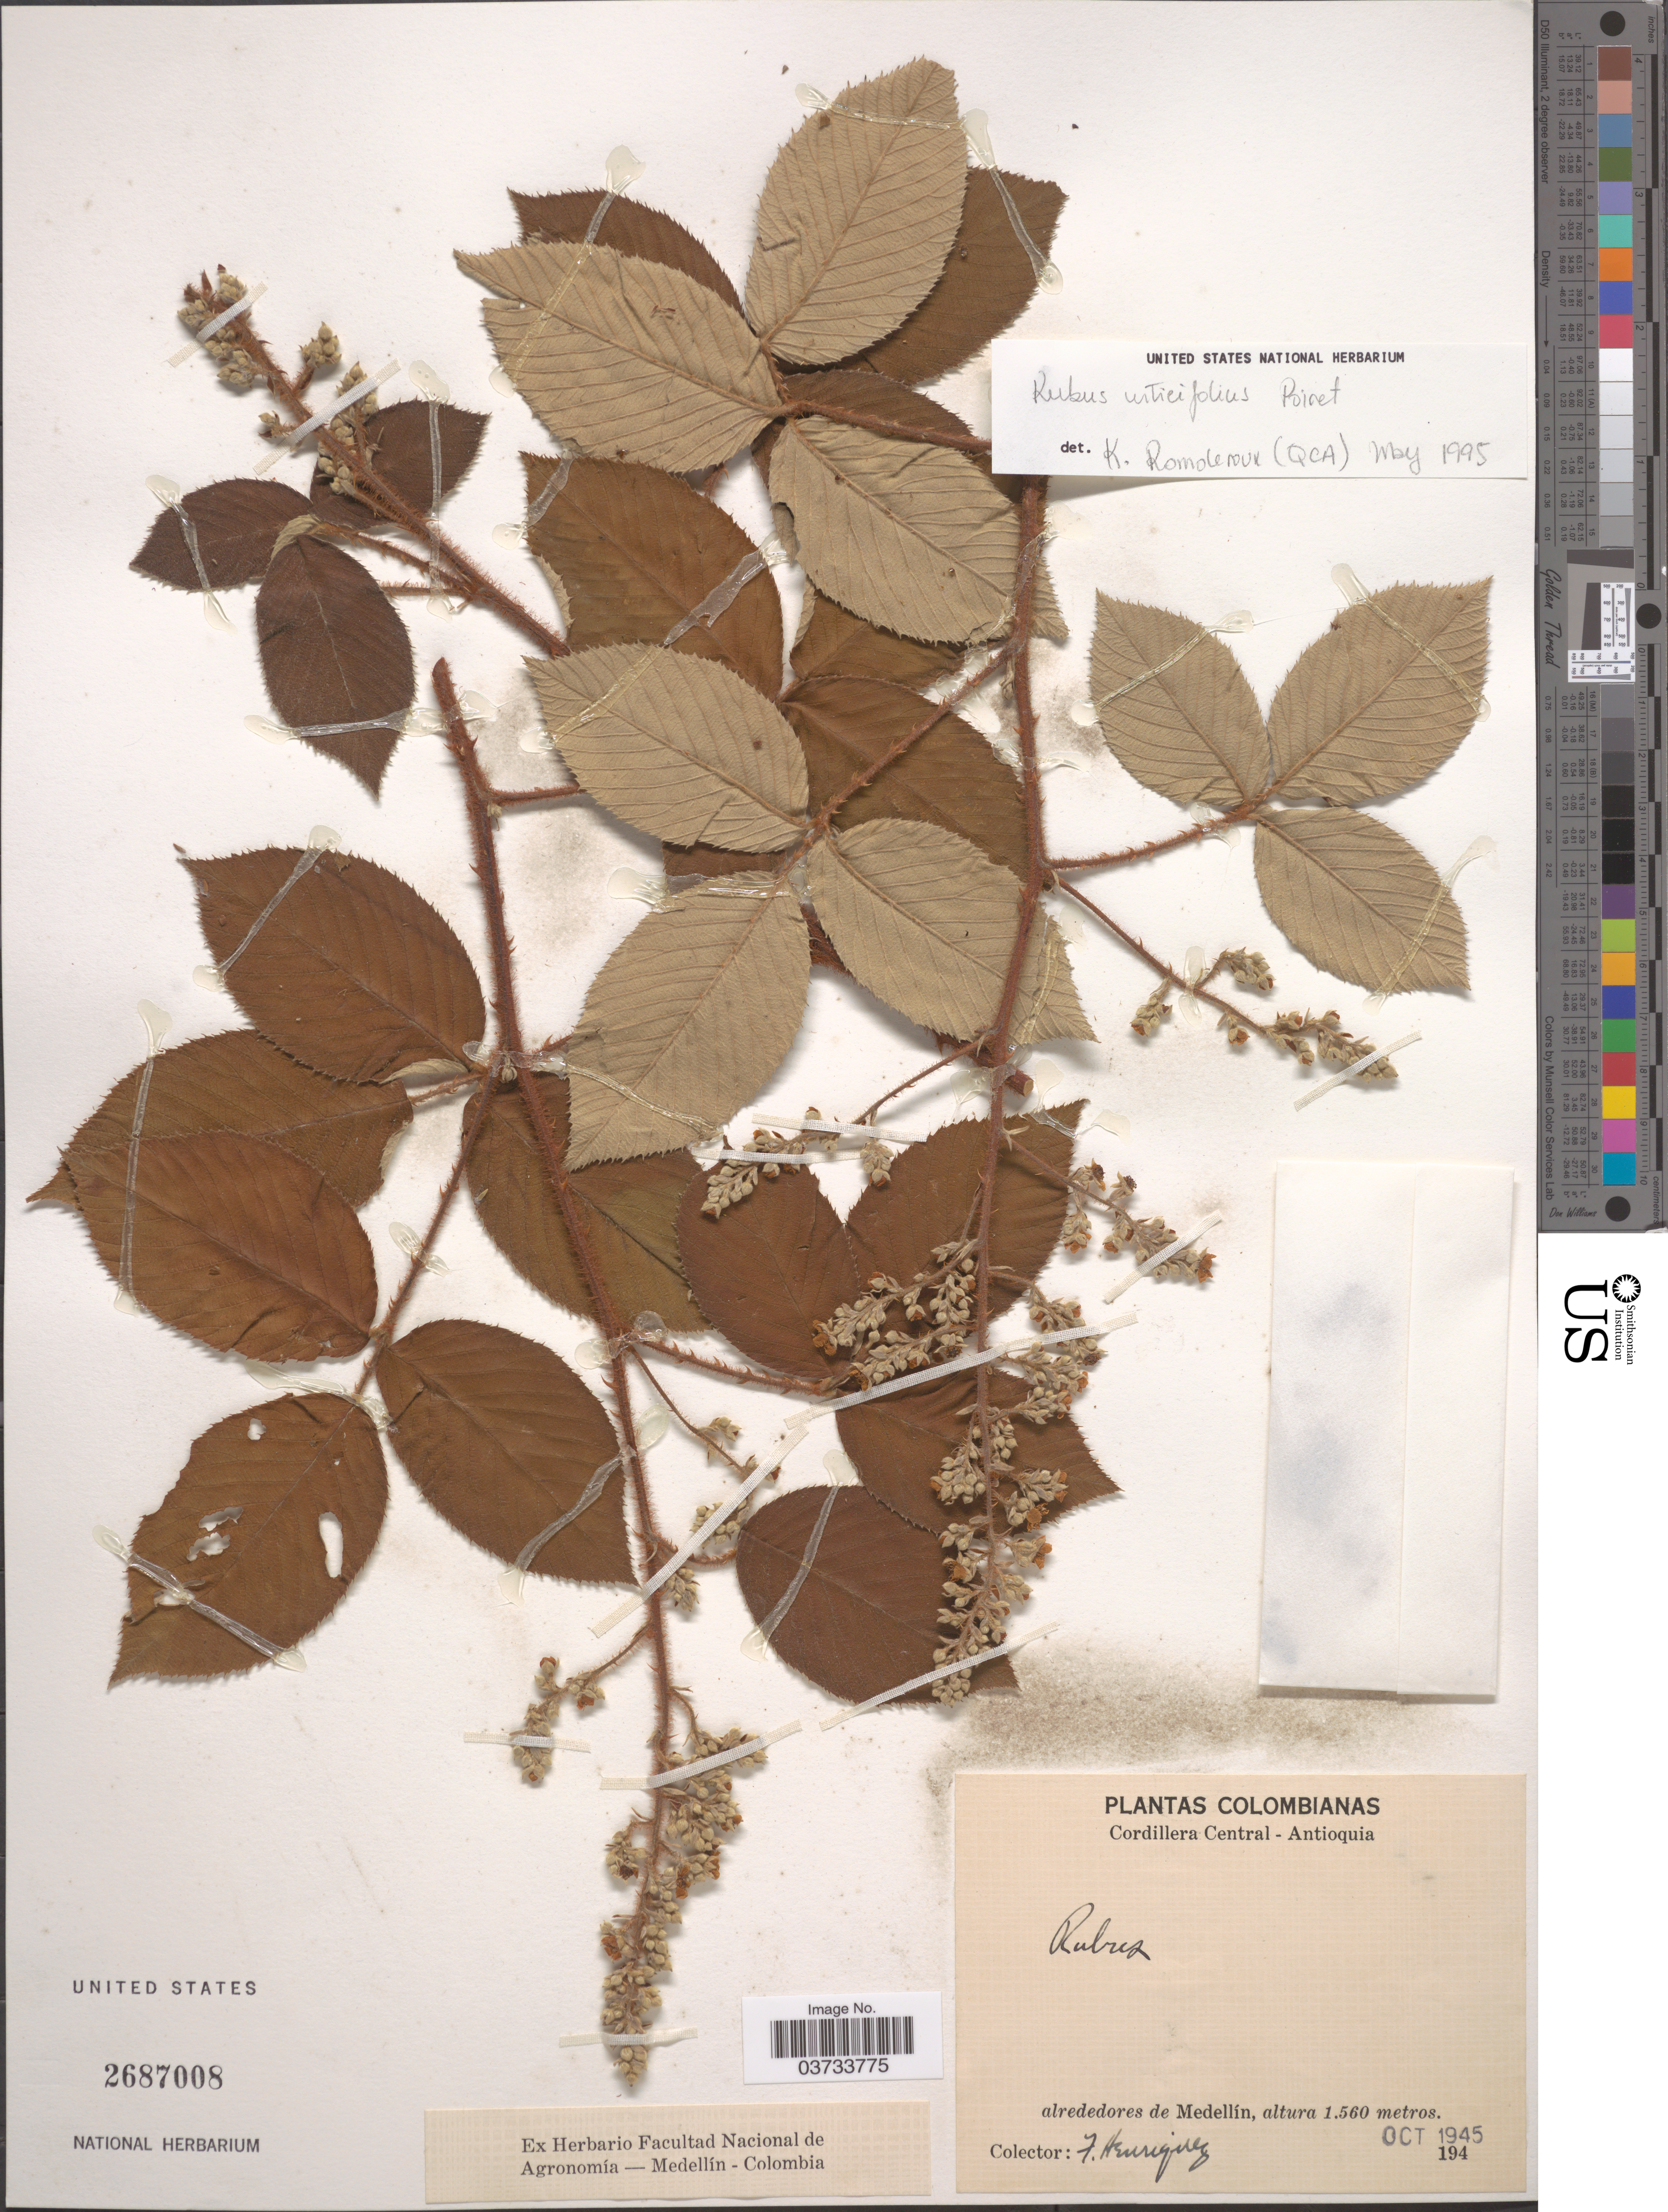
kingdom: Plantae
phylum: Tracheophyta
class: Magnoliopsida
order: Rosales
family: Rosaceae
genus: Rubus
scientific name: Rubus urticifolius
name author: Poir.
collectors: F. Henriquez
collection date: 1945-10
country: Colombia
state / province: Antioquia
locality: Cordillera Central. Alrededores de Medellín.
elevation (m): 1560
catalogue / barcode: US 2687008